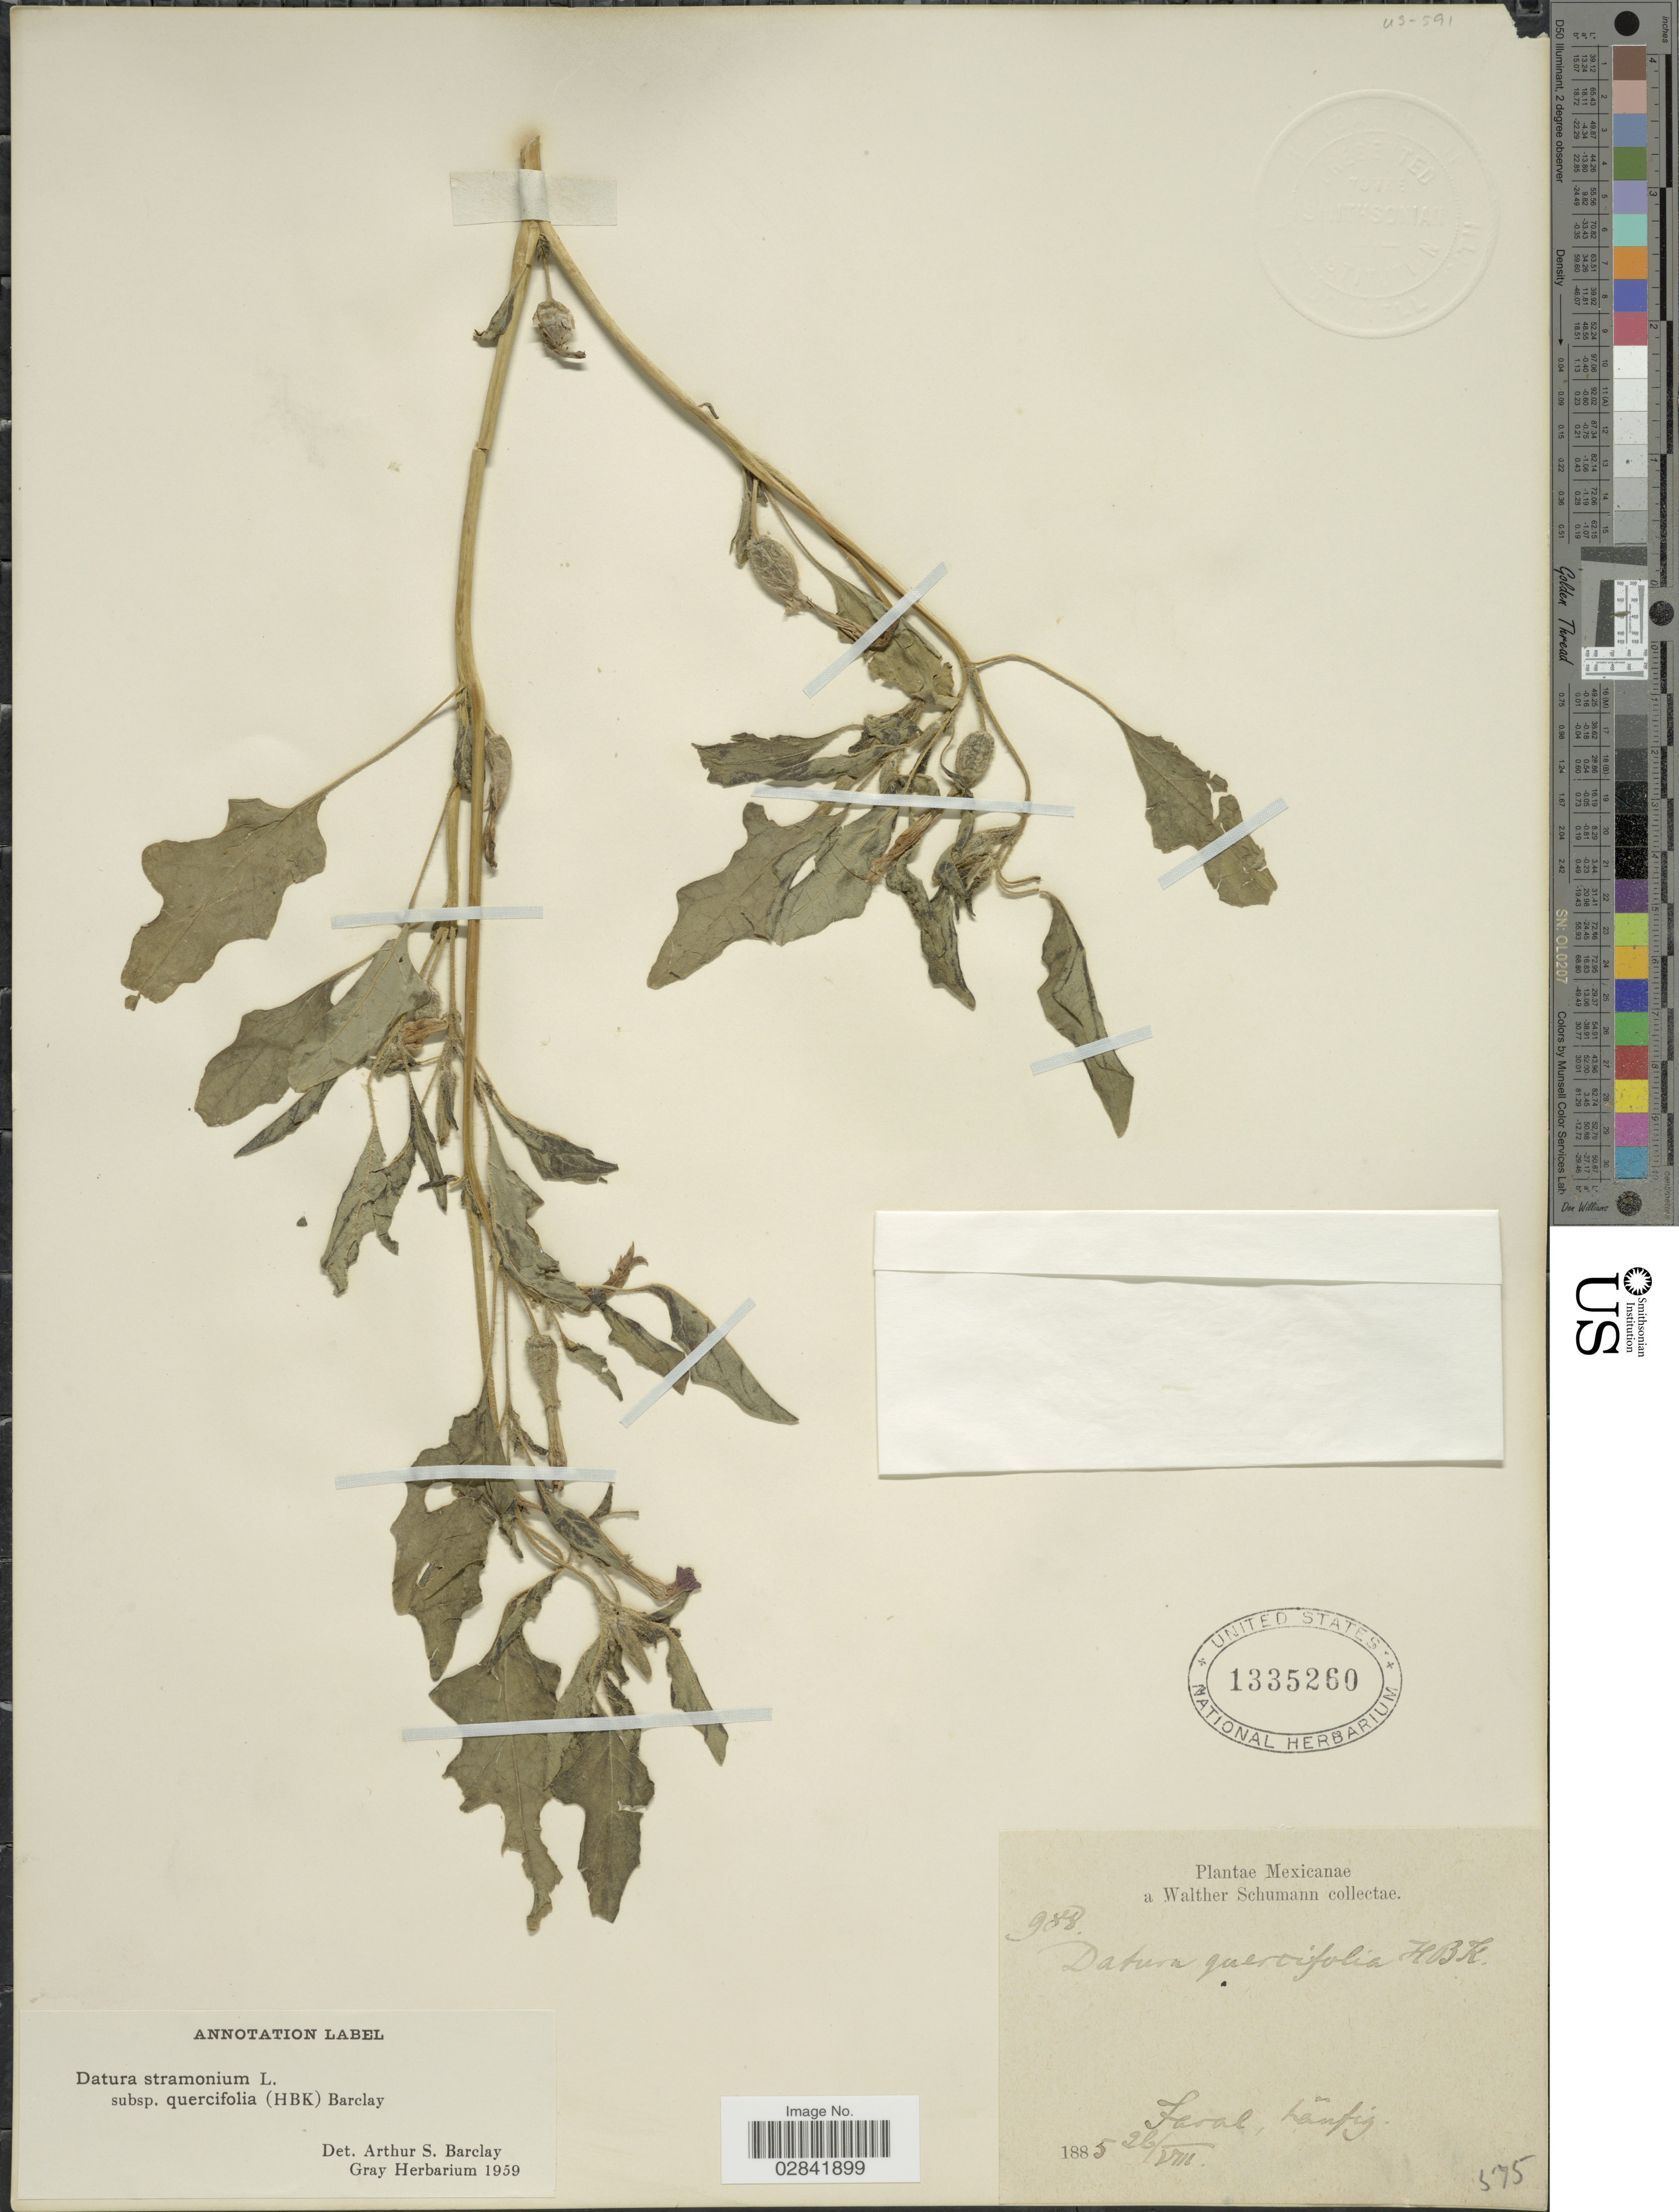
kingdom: Plantae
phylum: Tracheophyta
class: Magnoliopsida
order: Solanales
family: Solanaceae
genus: Datura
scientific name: Datura stramonium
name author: L.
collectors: W. Schumann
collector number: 988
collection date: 1885-08-26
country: Mexico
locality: Jaral, Laüfig.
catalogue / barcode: US 1335260